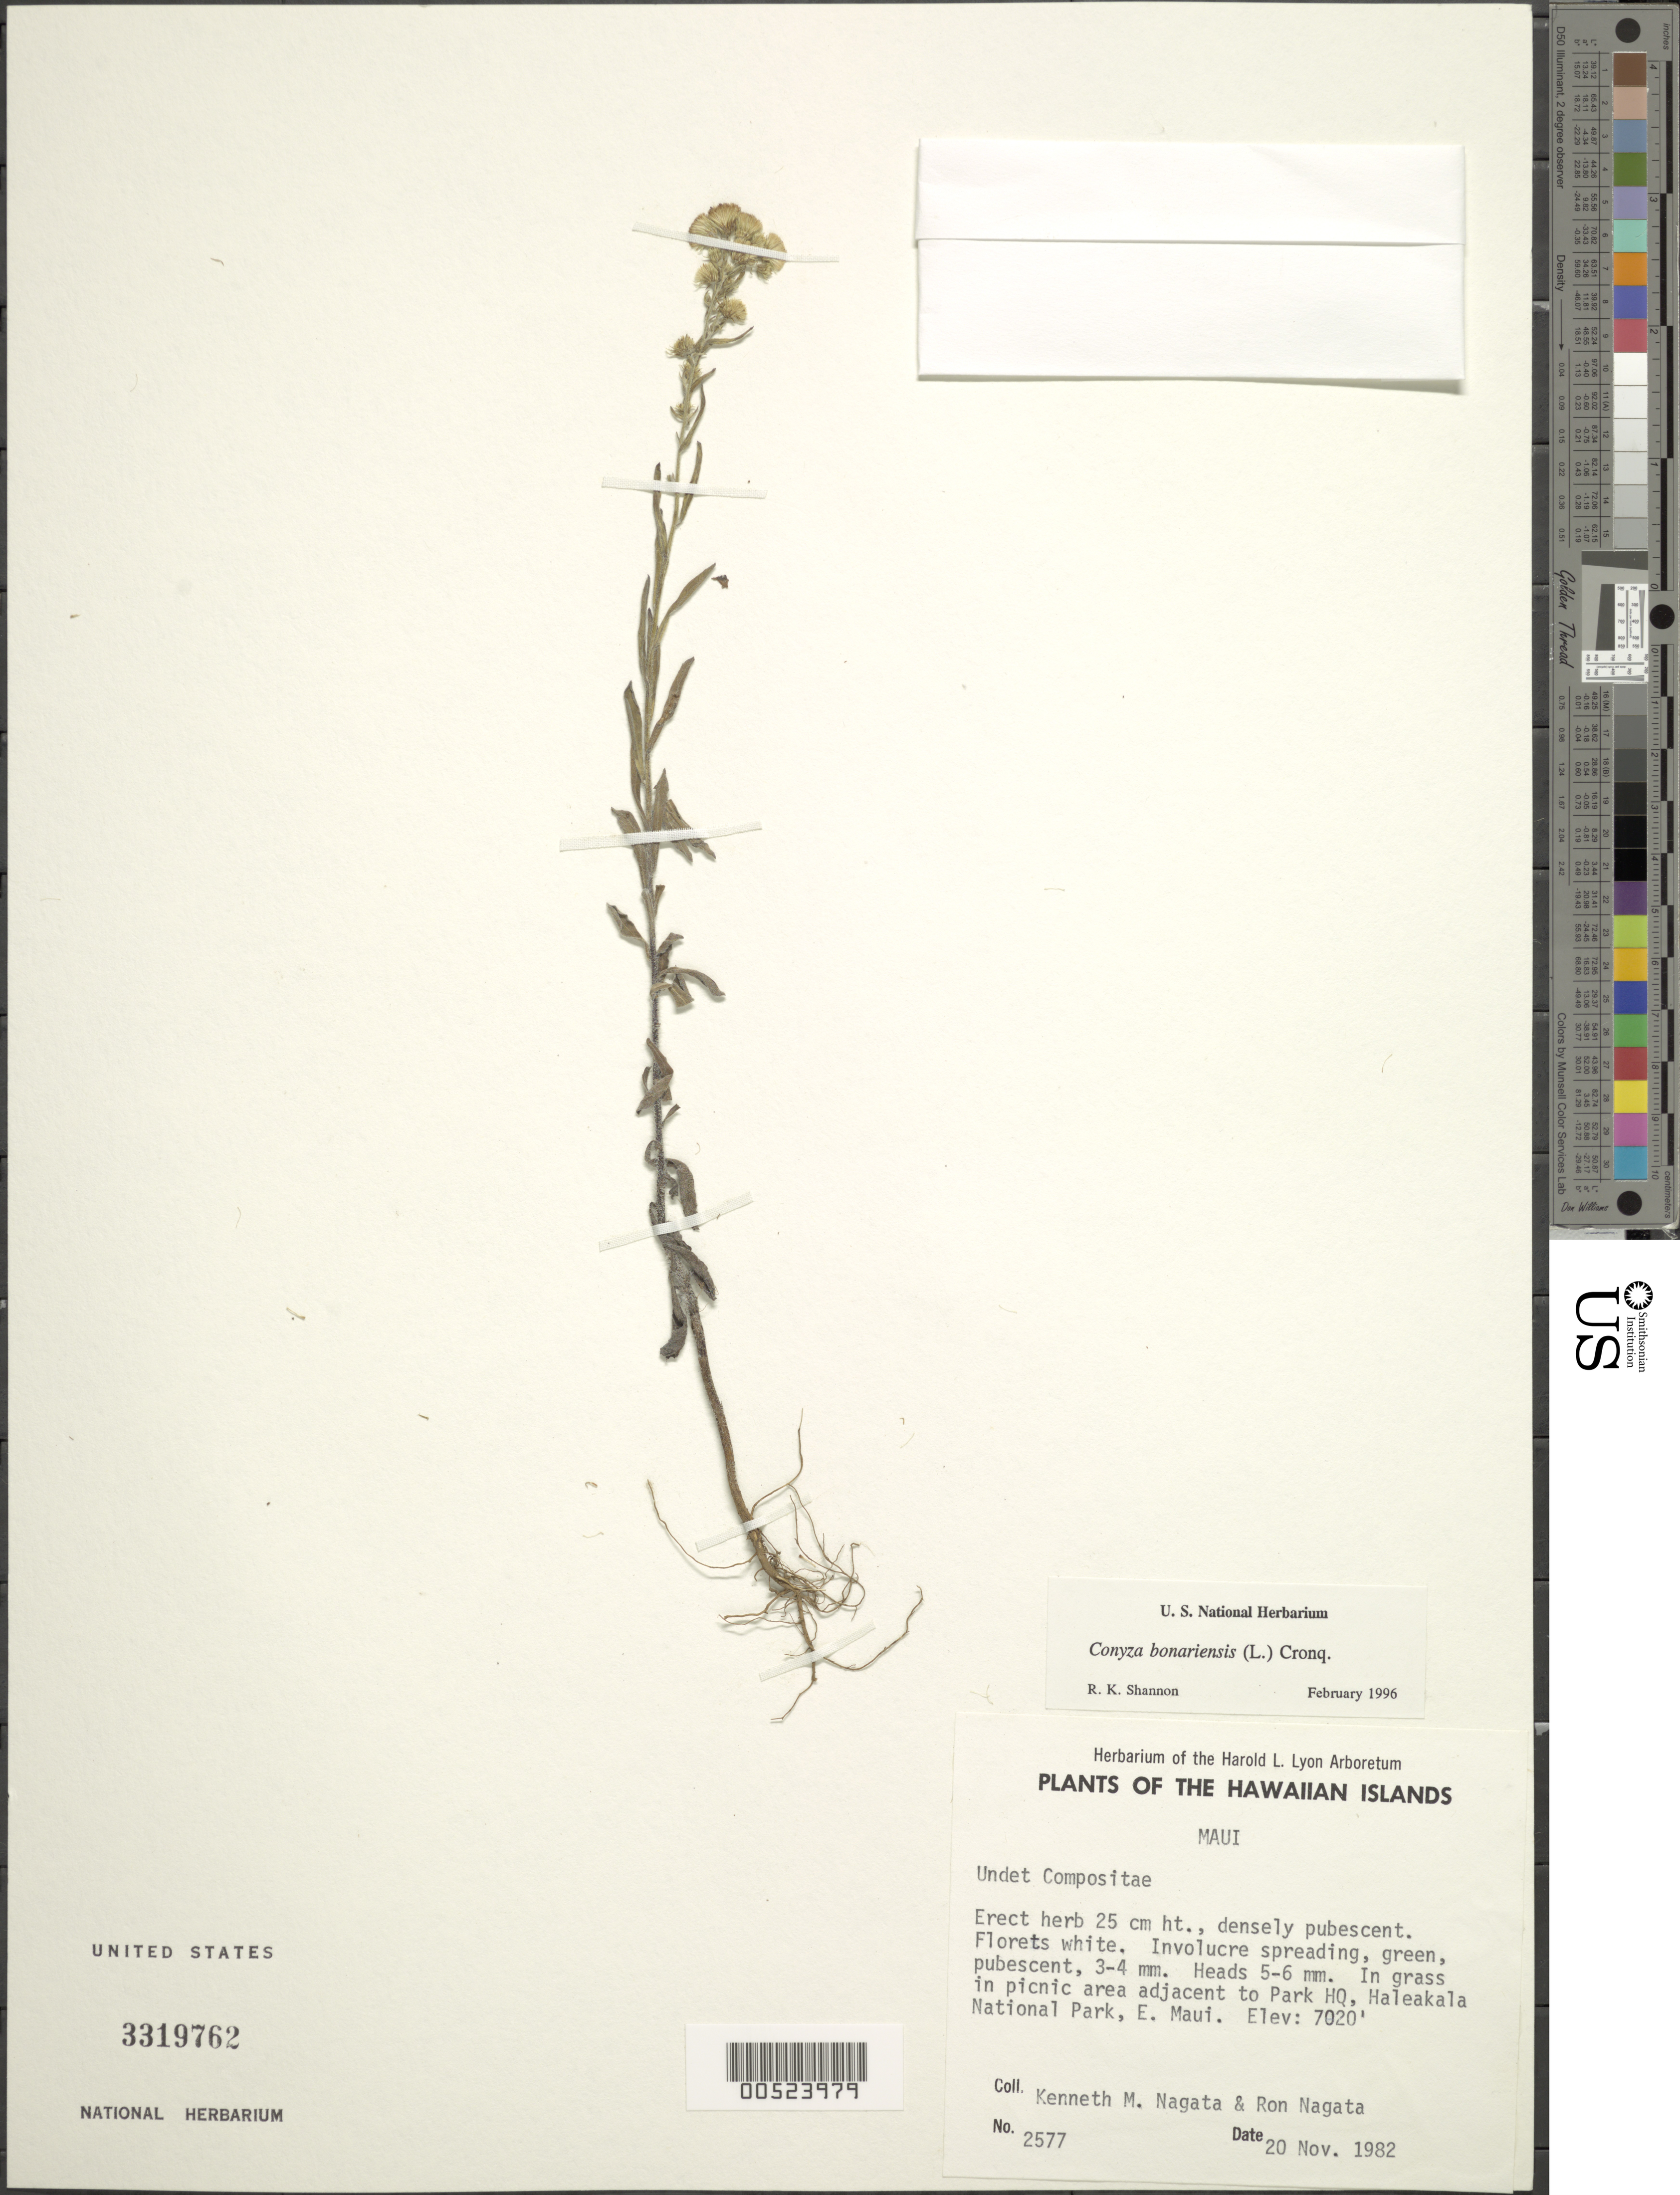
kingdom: Plantae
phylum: Tracheophyta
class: Magnoliopsida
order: Asterales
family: Asteraceae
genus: Erigeron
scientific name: Erigeron bonariensis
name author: L.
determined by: Wagner, W. L., (BOT), Smithsonian Institution - National Museum of Natural History (UNITED STATES)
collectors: K. Nagata & R. Nagata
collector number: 2577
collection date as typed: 20 Nov 1982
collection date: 1982-11-20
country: United States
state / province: Hawaii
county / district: Maui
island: Maui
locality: In picnic area adjacent to Park HQ, Haleakala National Park, E Maui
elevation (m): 2140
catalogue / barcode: US 3319762